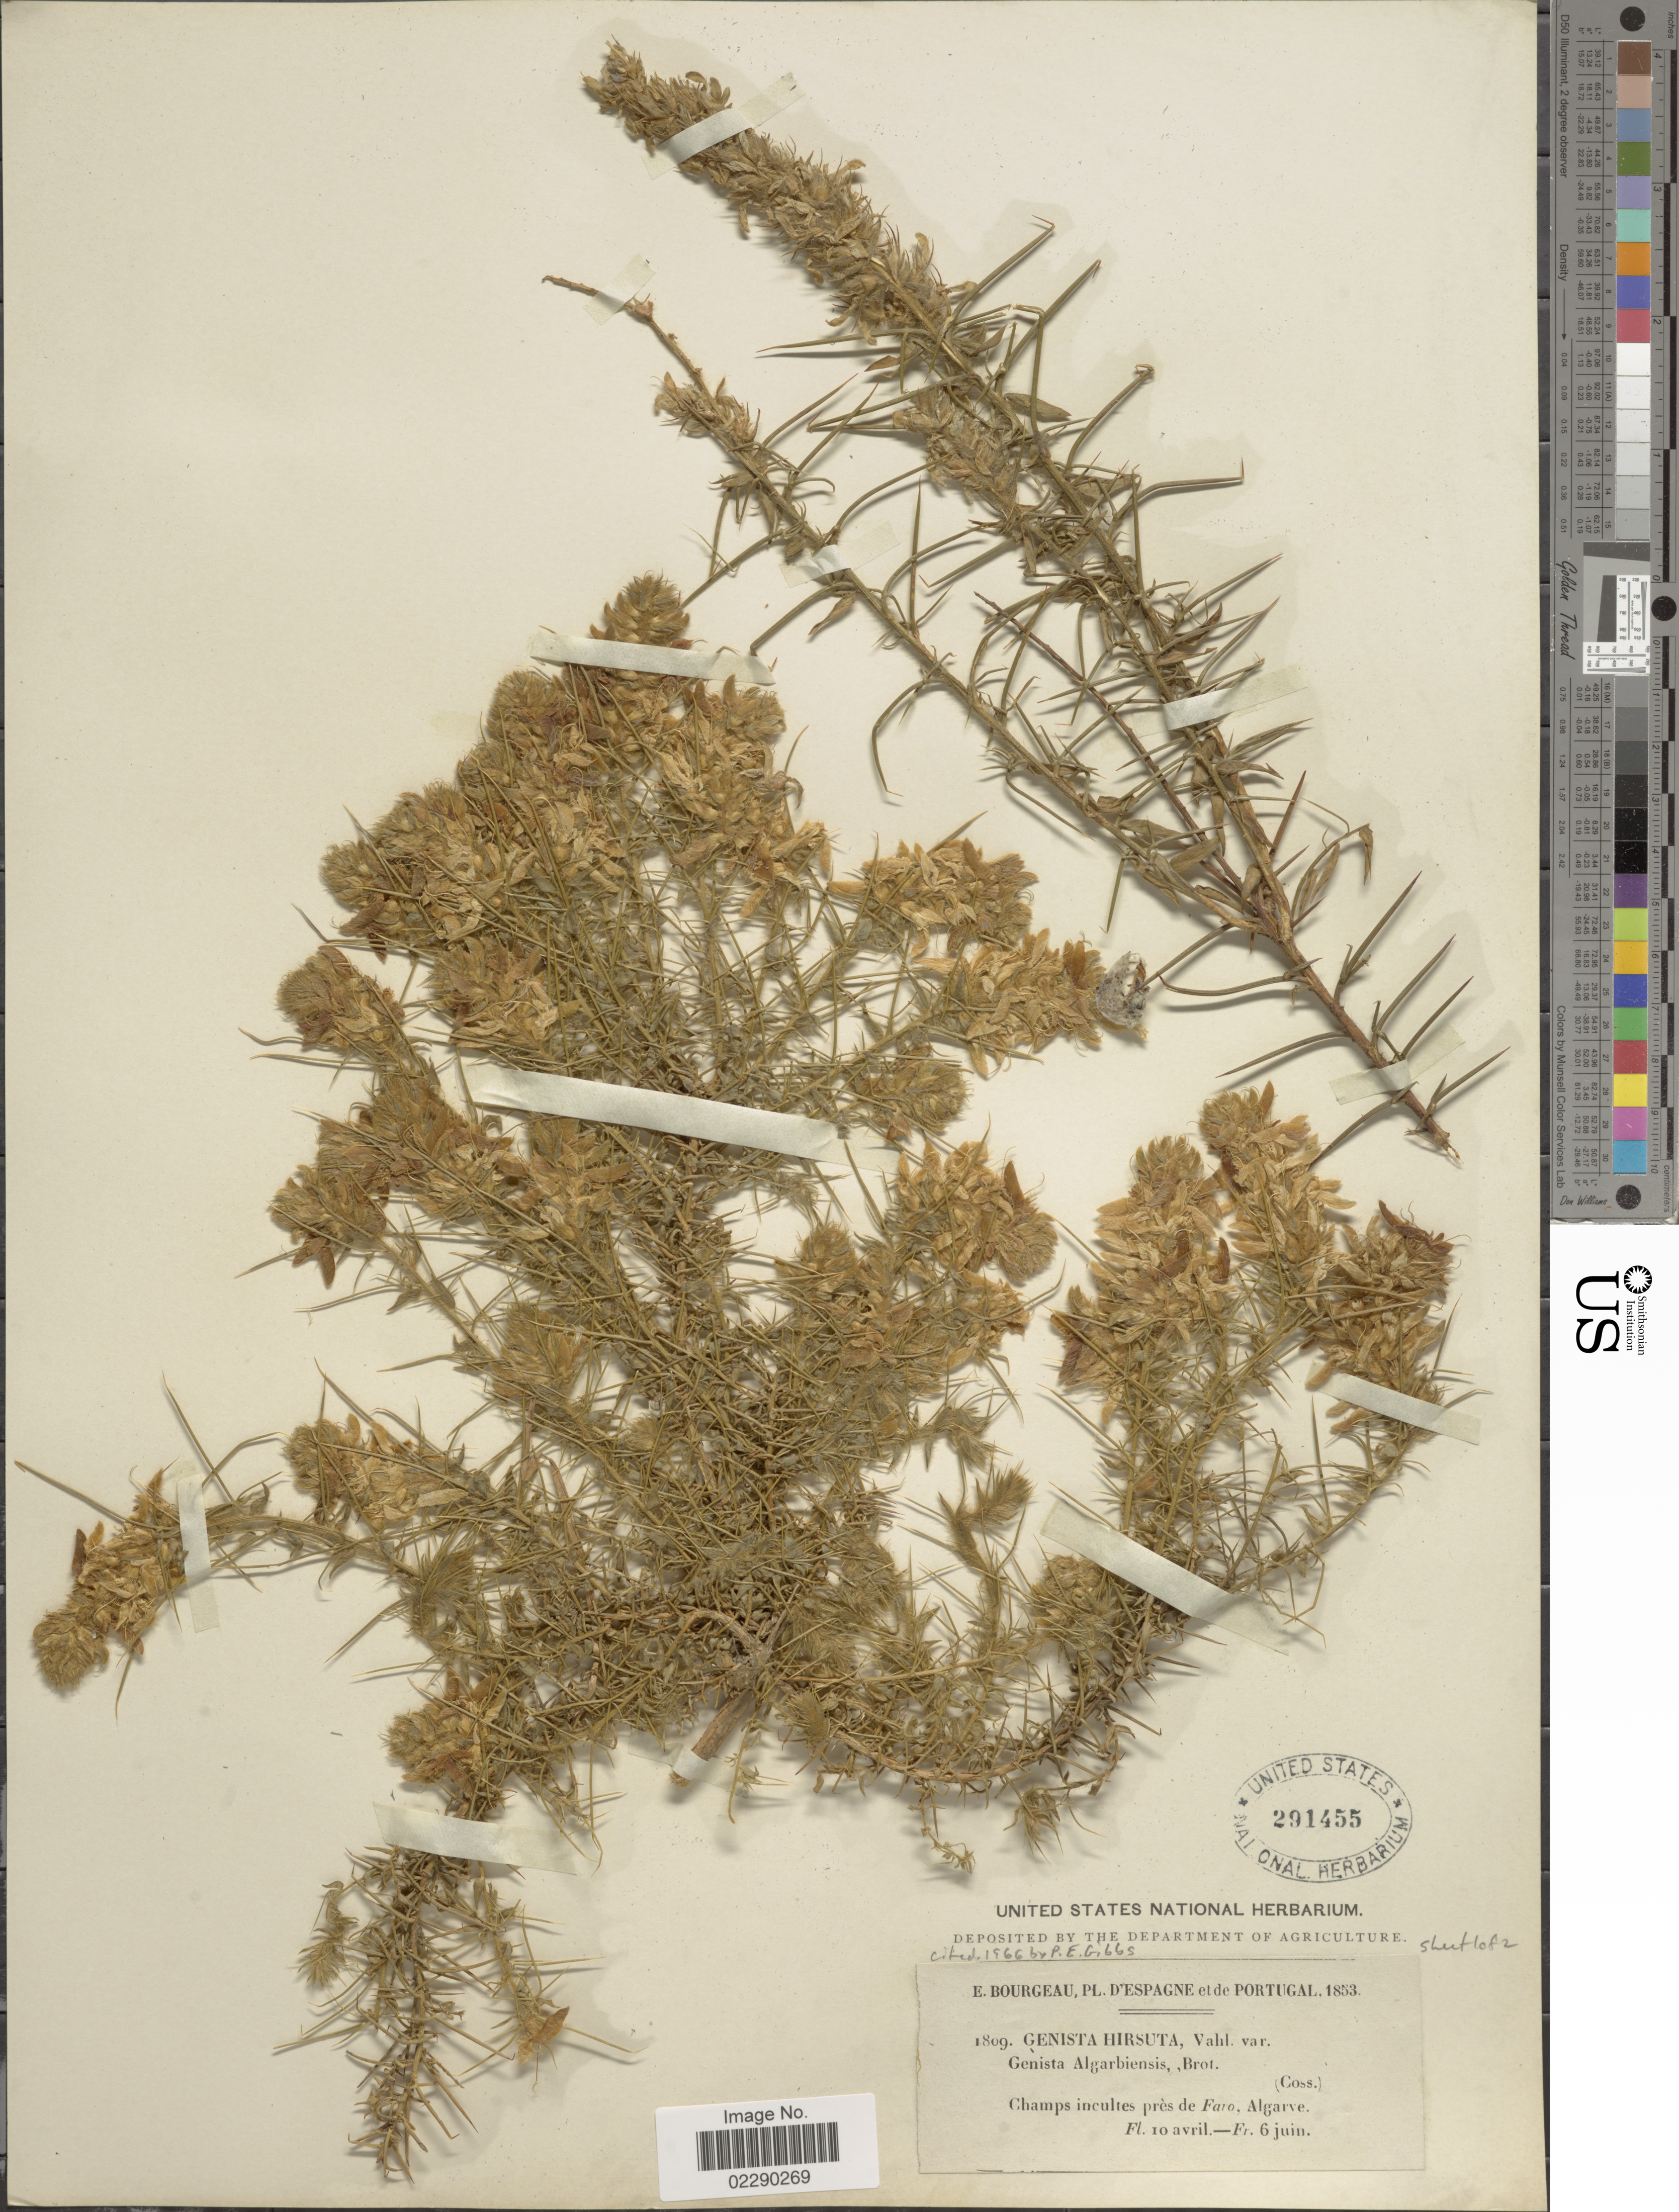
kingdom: Plantae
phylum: Tracheophyta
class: Magnoliopsida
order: Fabales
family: Fabaceae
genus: Genista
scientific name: Genista hirsuta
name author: Vahl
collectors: E. Bourgeau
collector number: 1809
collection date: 1853-04-10/1853-06-06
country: Portugal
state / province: Faro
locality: Algarve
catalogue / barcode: US 291455